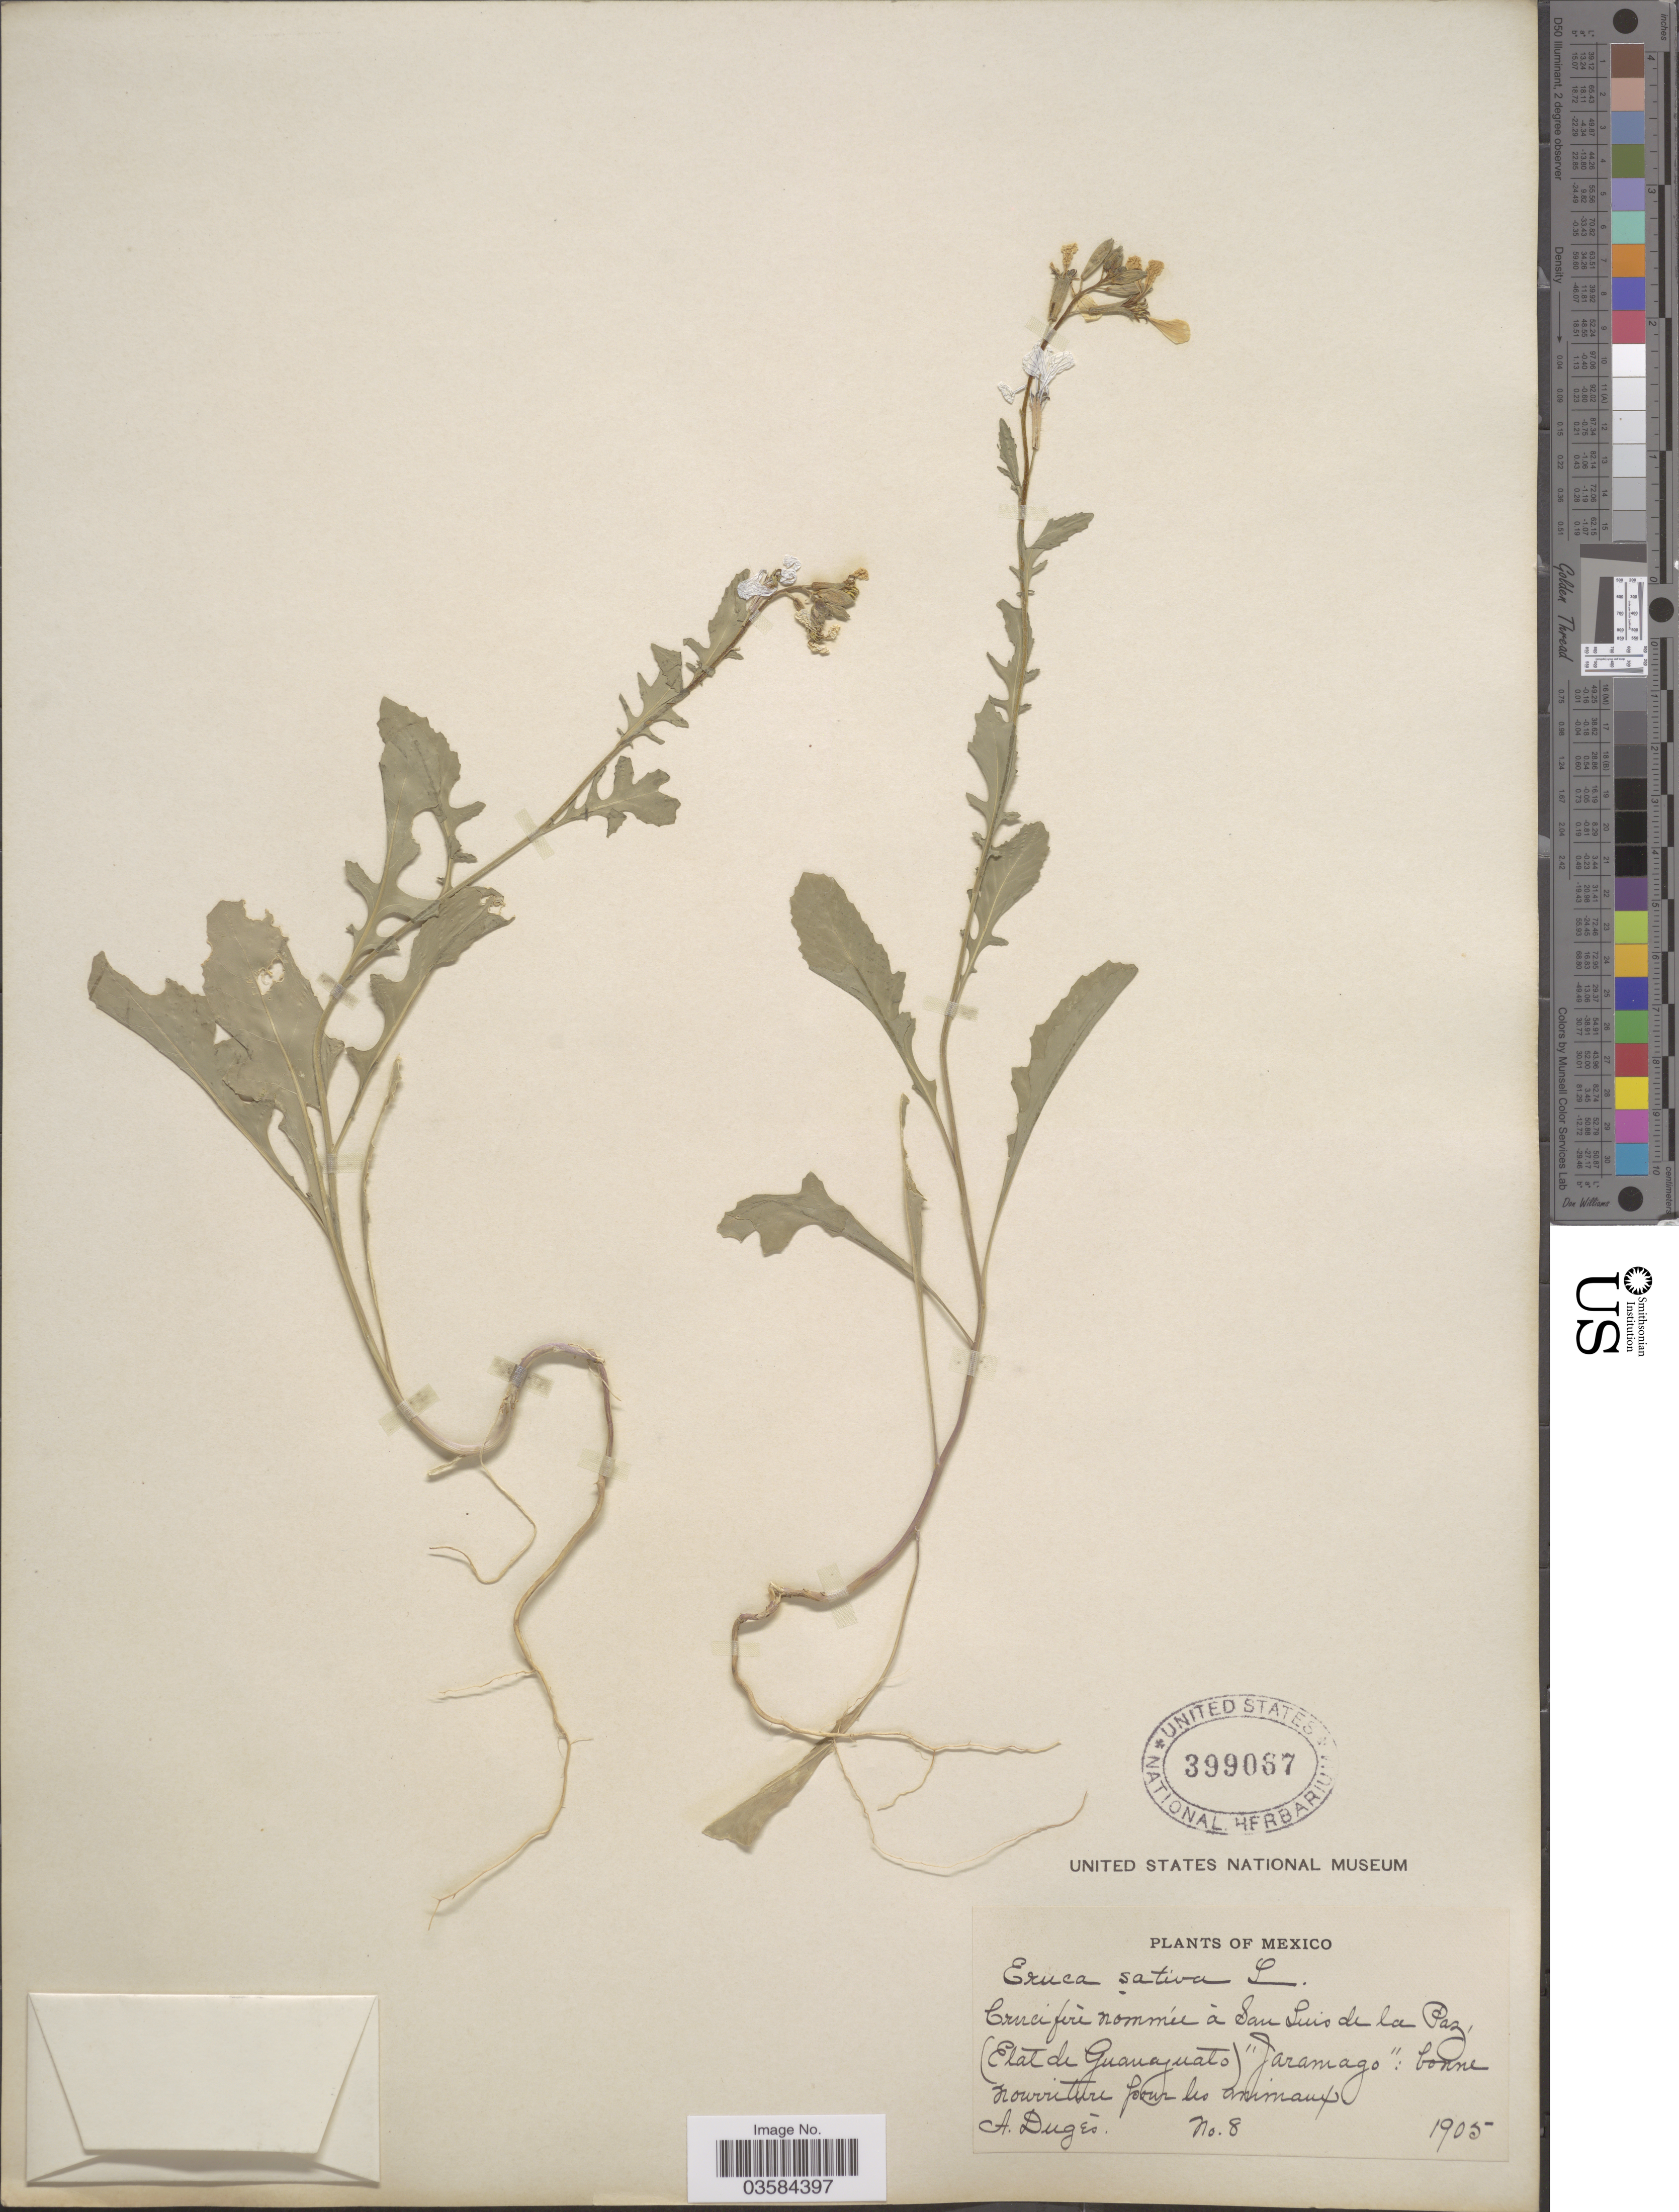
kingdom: Plantae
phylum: Tracheophyta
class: Magnoliopsida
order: Brassicales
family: Brassicaceae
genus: Eruca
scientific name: Eruca vesicaria subsp. sativa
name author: (Mill.) Thell.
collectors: A. Dugès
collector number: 8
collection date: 1905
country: Mexico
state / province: Guanajuato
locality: Crucifere nommée à San Luis de la Paz, (Etal de Guanajuato) 'Jaramago'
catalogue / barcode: US 399087